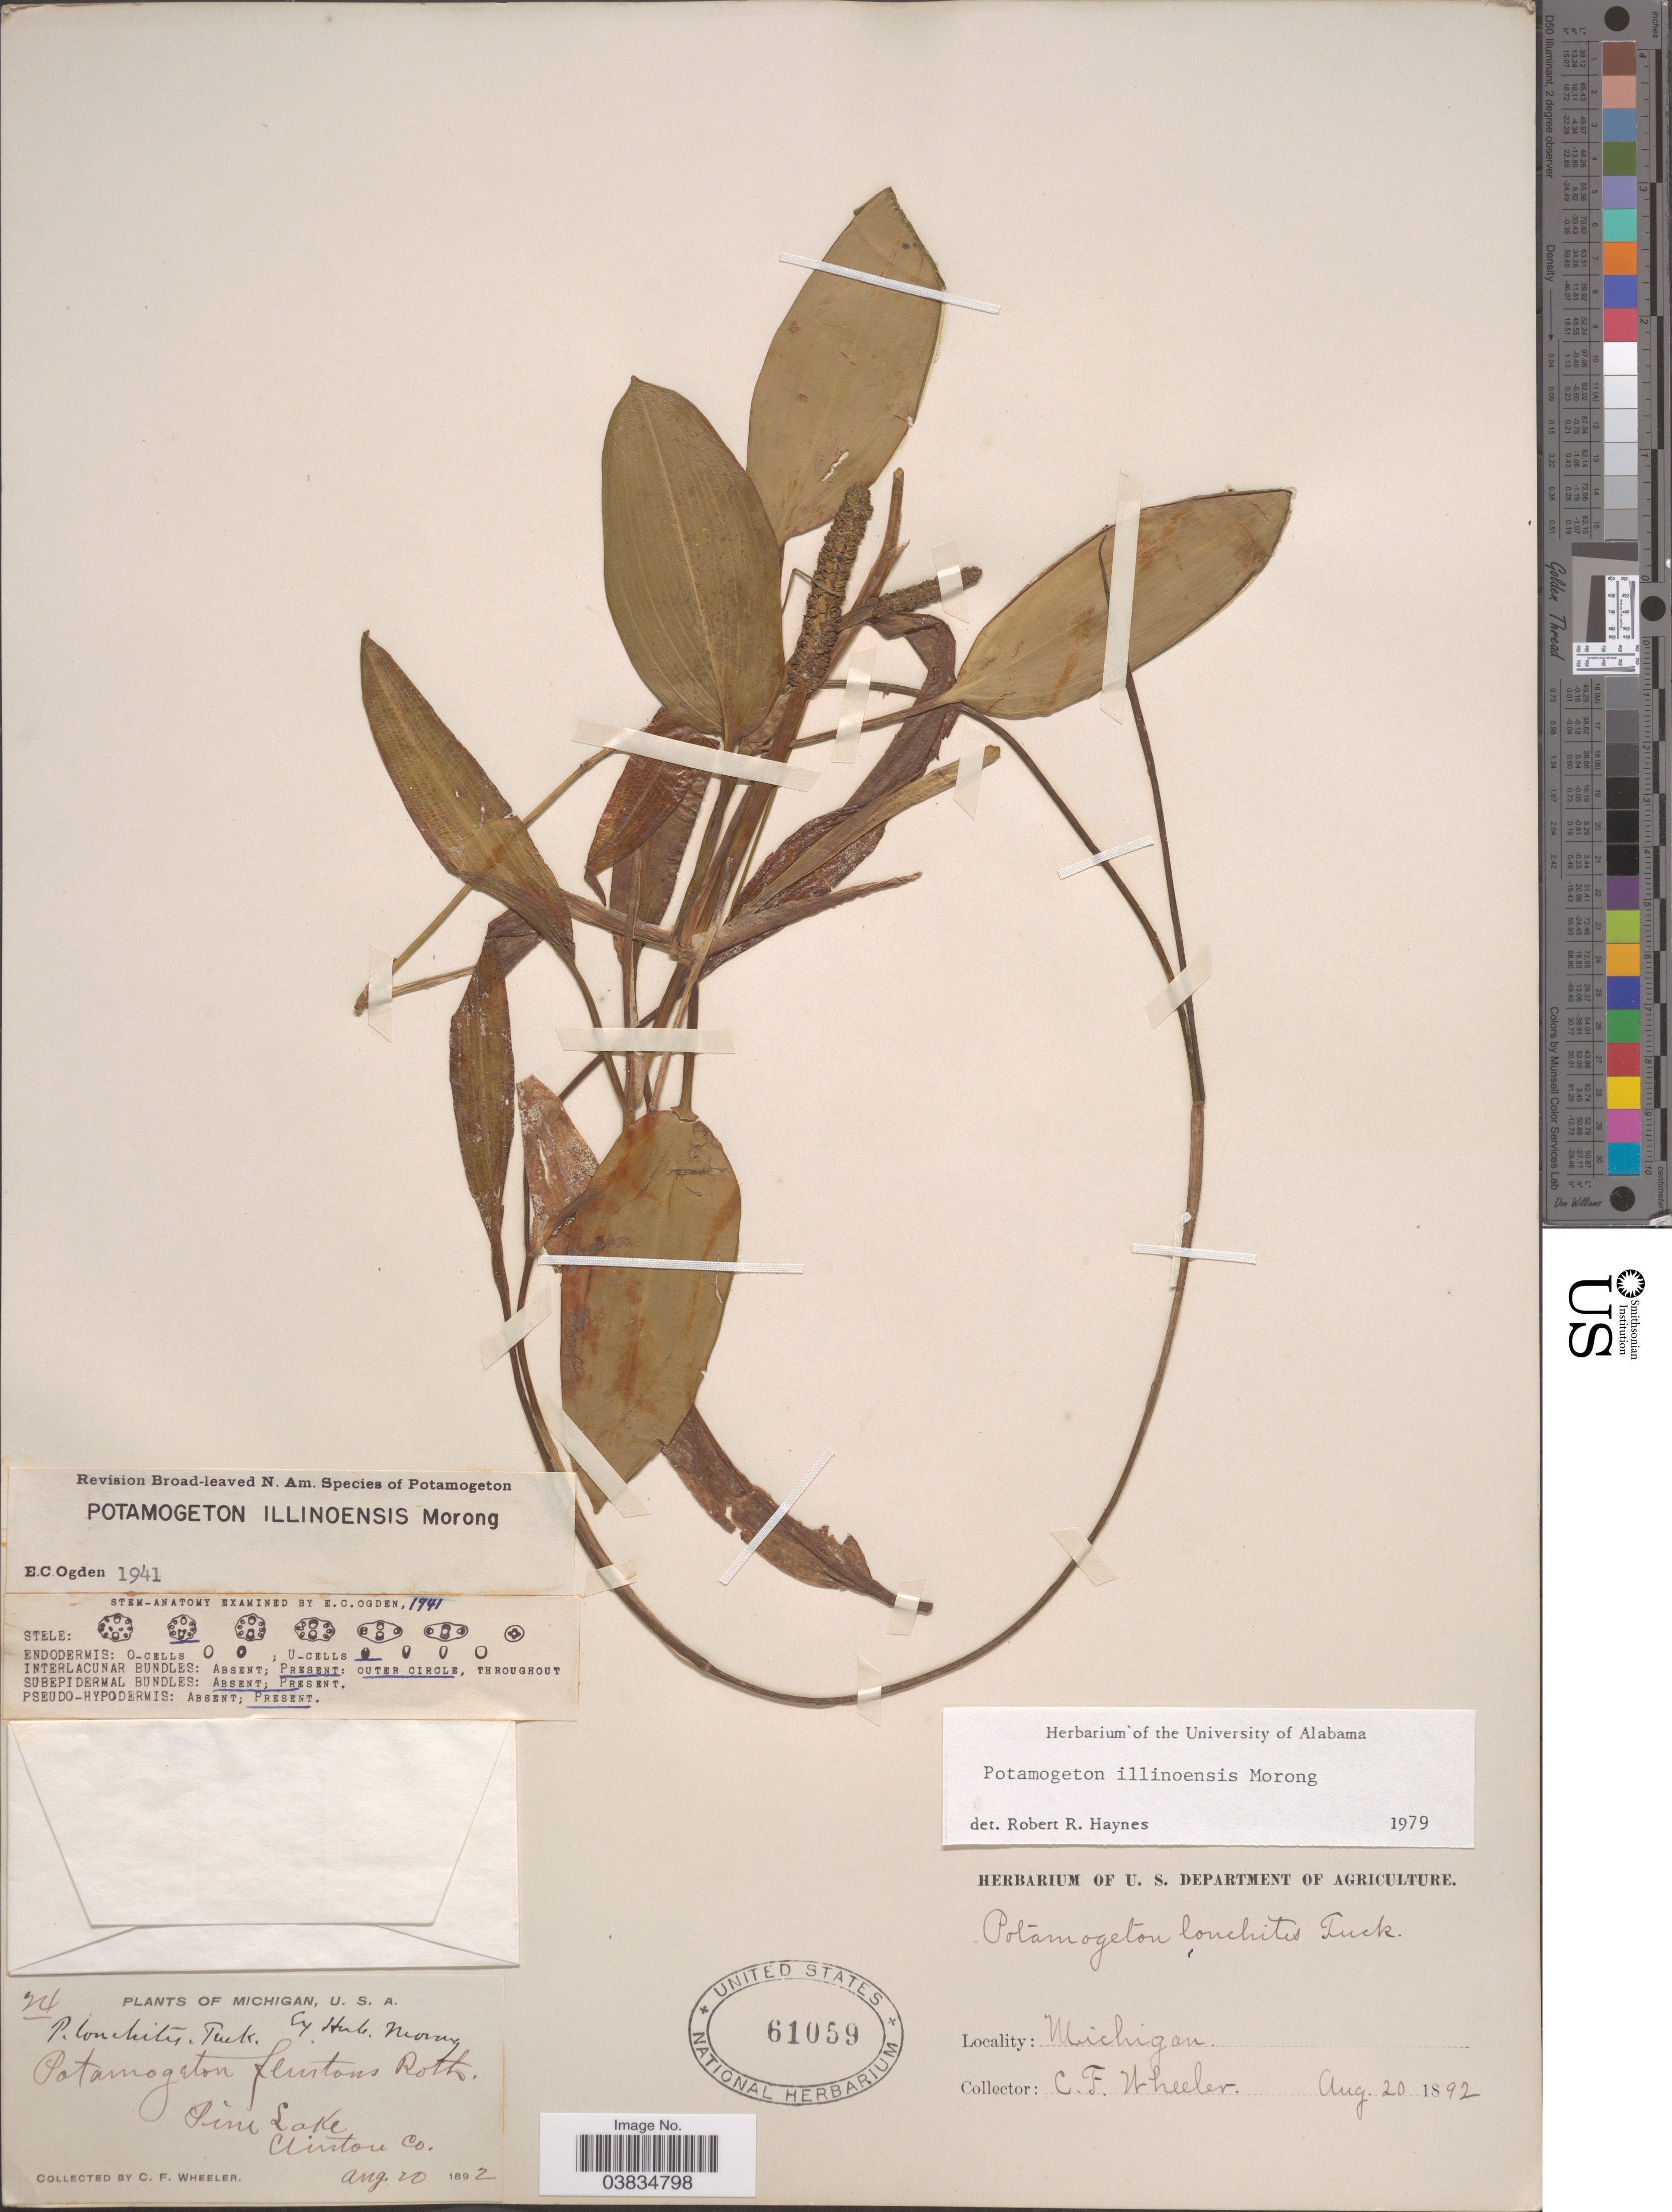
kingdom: Plantae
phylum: Tracheophyta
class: Liliopsida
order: Alismatales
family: Potamogetonaceae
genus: Potamogeton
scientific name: Potamogeton illinoensis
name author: Morong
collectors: C. Wheeler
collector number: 24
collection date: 1892-08-20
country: United States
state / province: Michigan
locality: Pine Lake. Clinton Co.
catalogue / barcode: US 61059